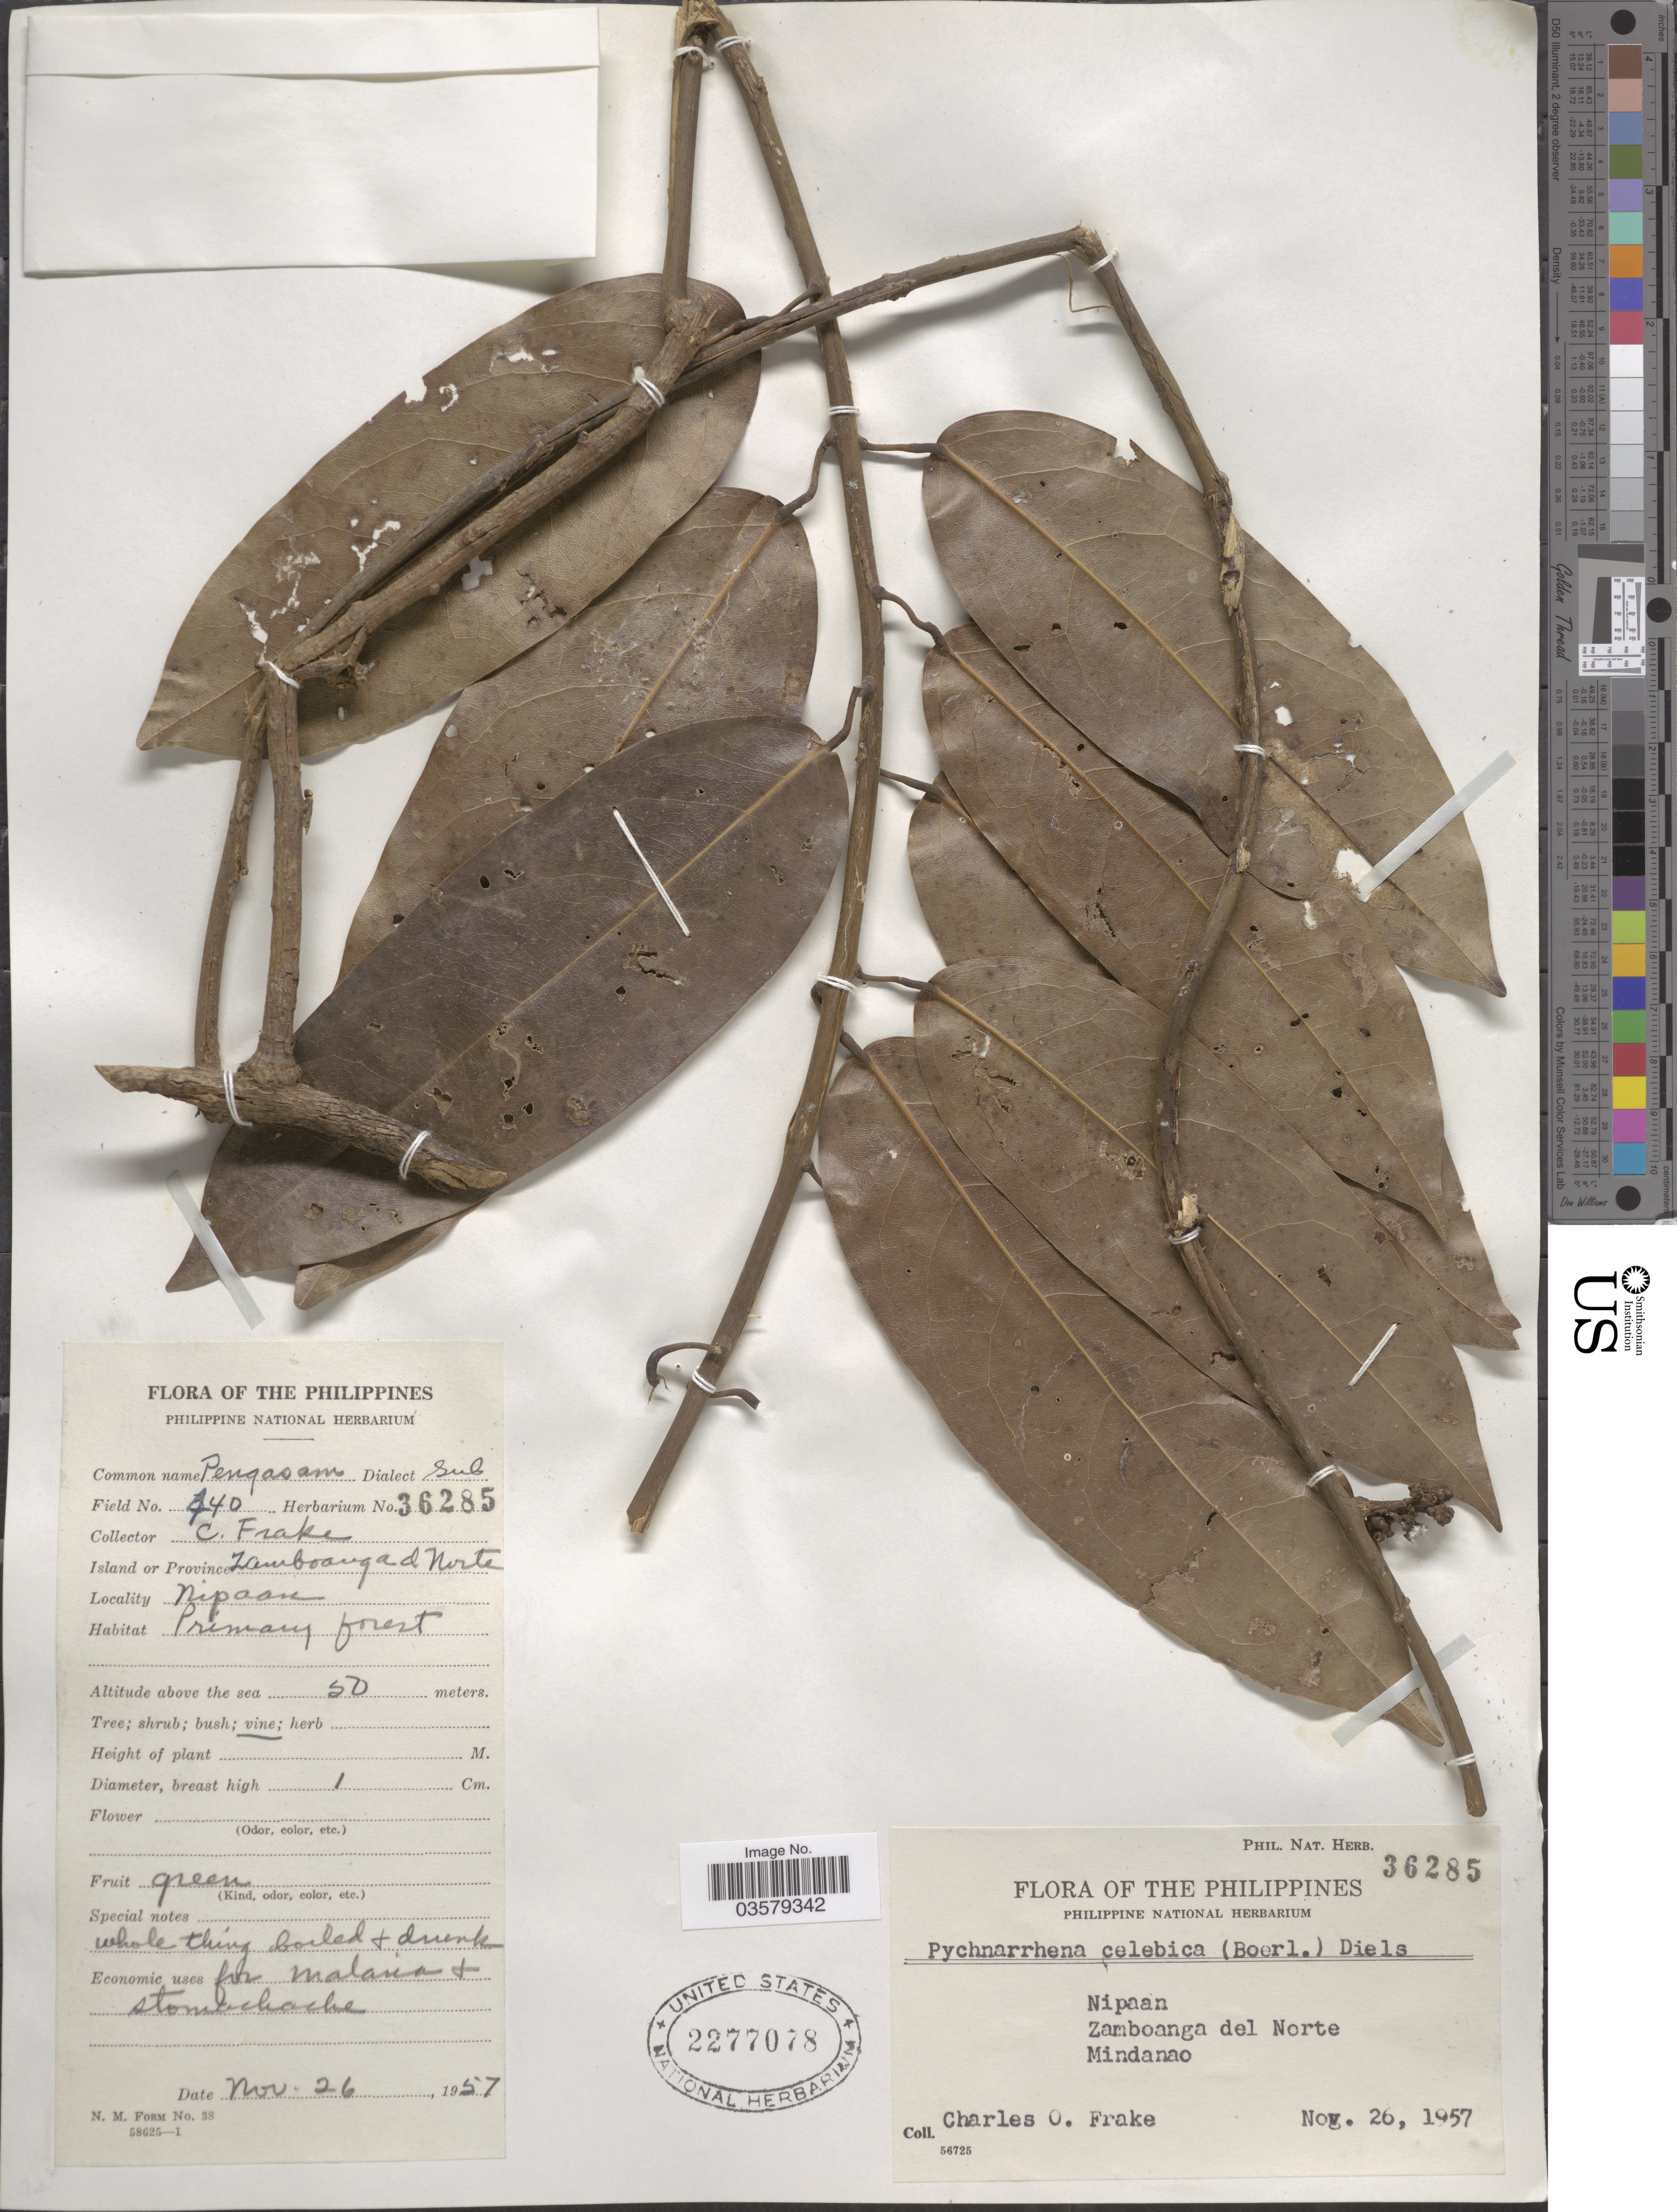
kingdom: Plantae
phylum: Tracheophyta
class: Magnoliopsida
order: Ranunculales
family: Menispermaceae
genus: Pycnarrhena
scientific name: Pycnarrhena tumefacta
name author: Miers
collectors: C. O. Frake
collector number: Phil. Nat. Herb. 36285/ 440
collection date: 1957-11-26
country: Philippines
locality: Nipaan. Province Zamboanga del Norte. Mindanao.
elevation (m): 50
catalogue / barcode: US 2277078